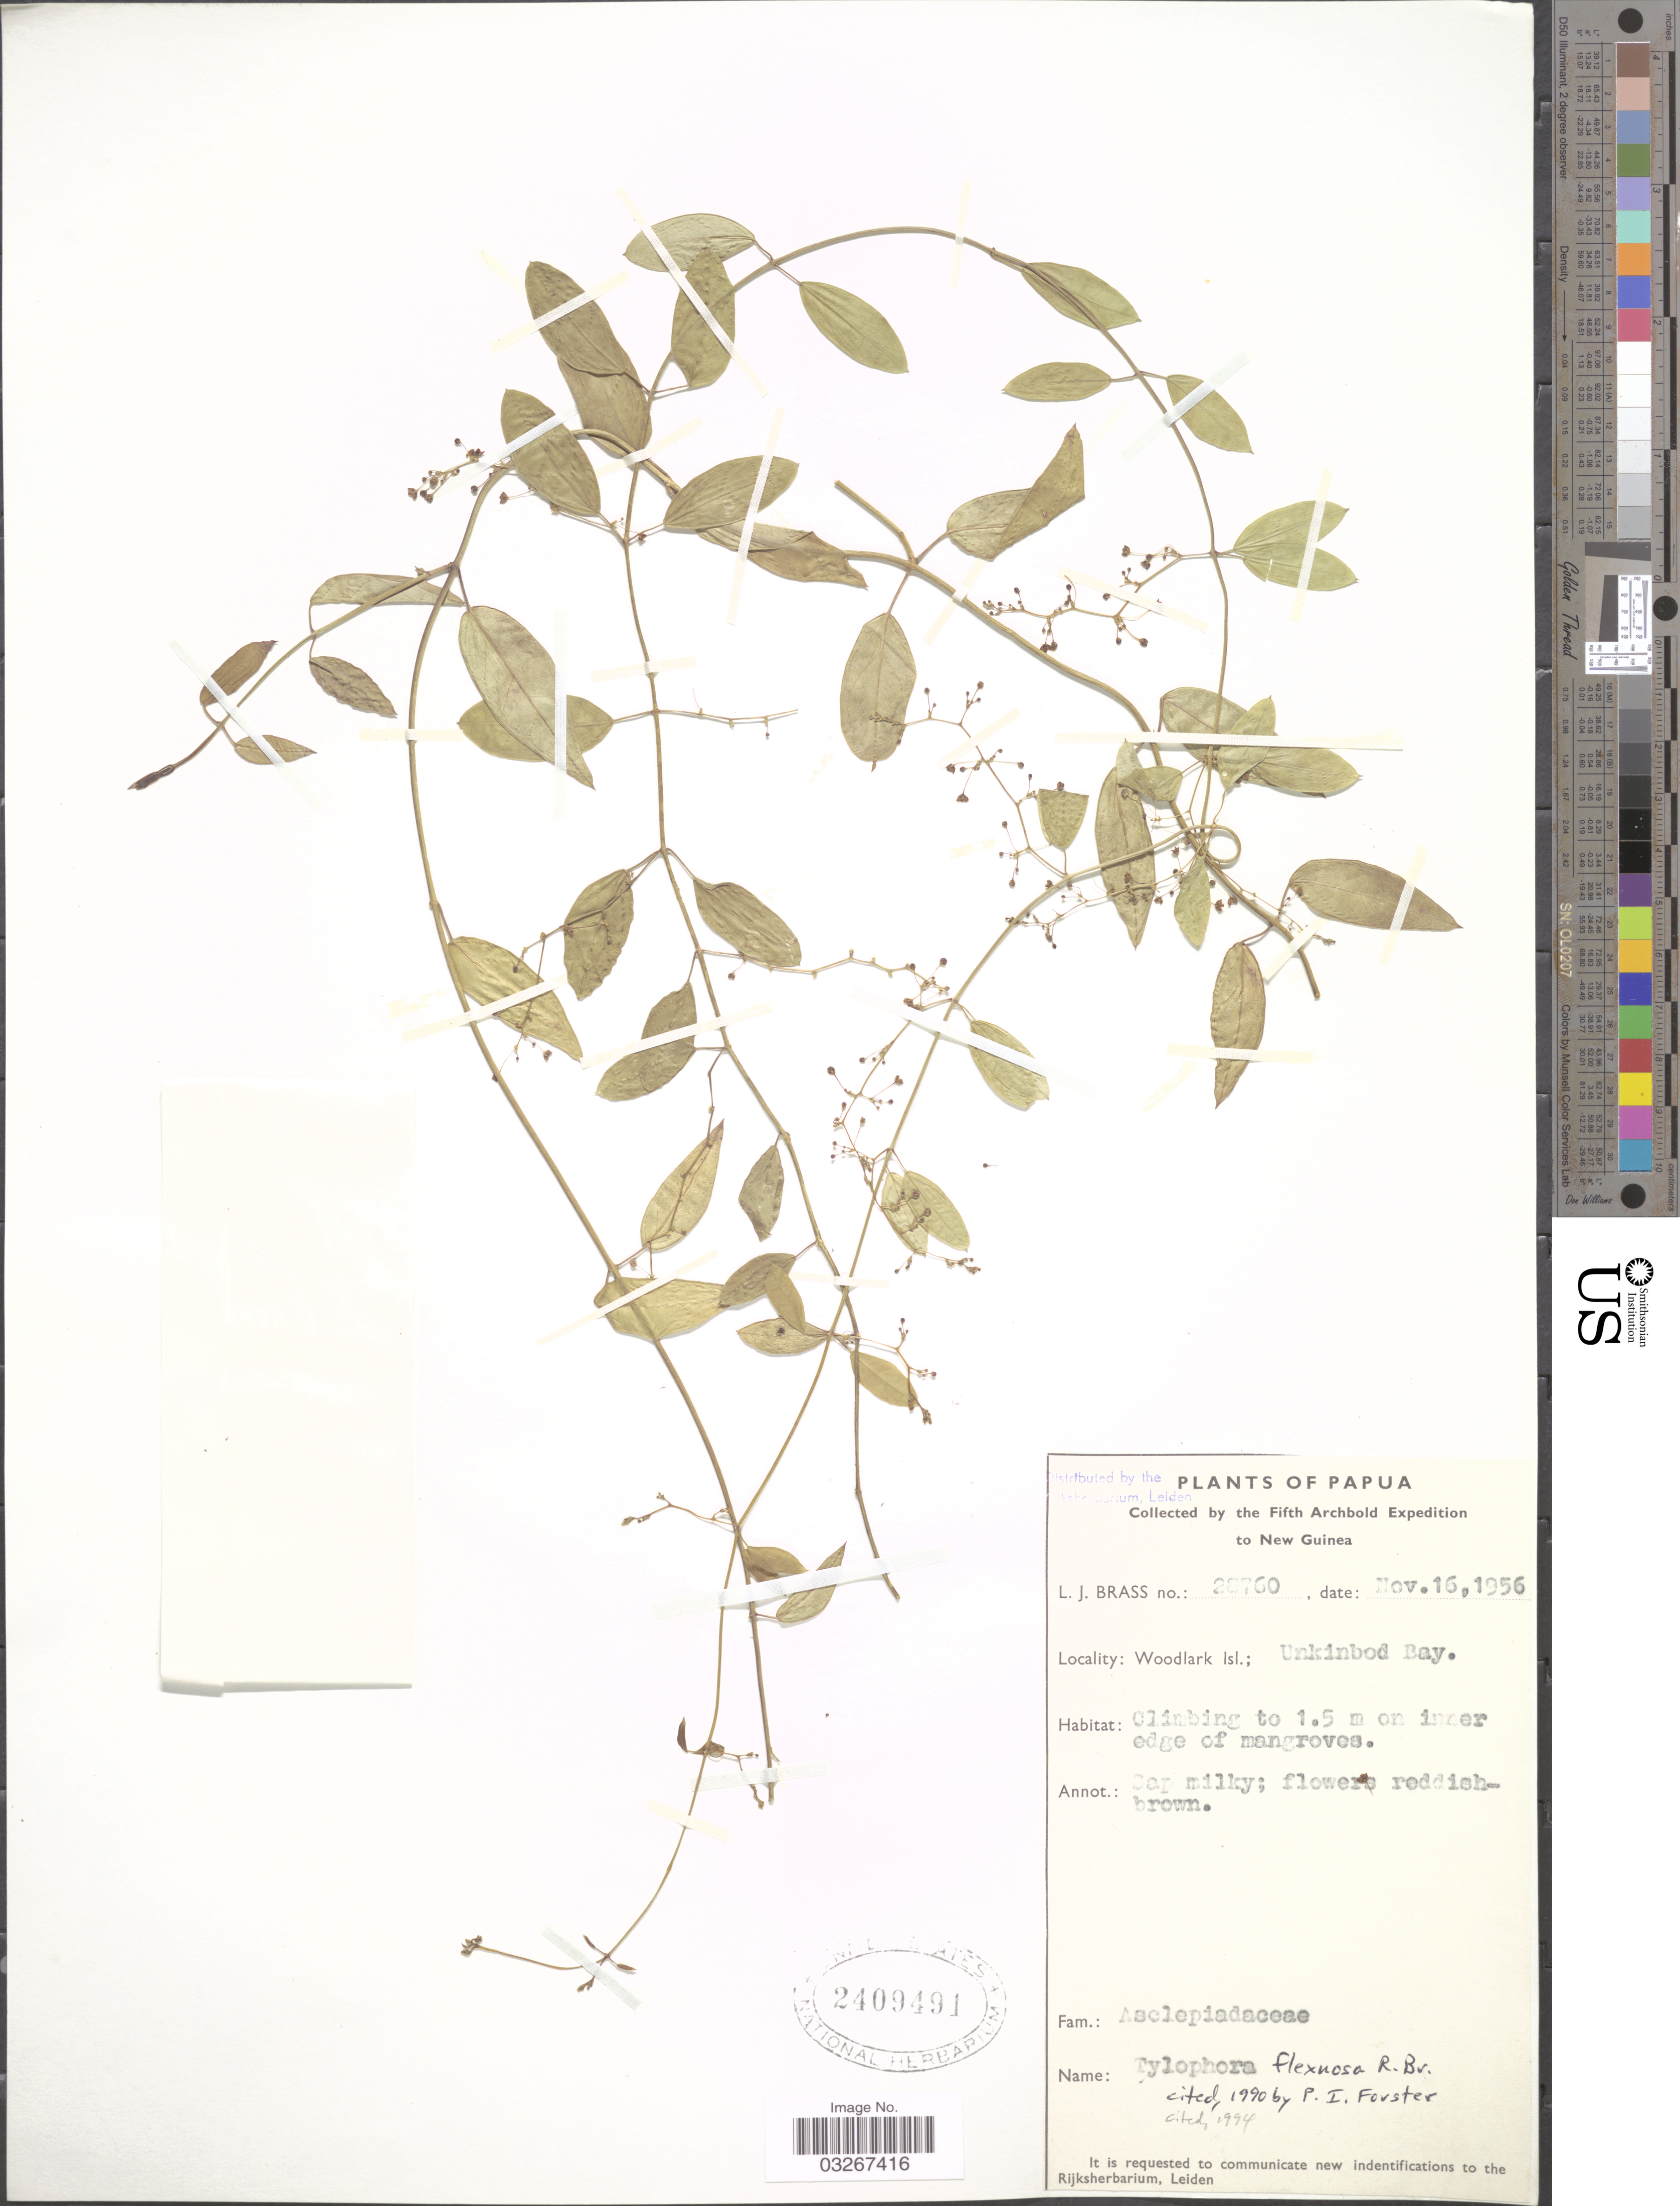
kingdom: Plantae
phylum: Tracheophyta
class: Magnoliopsida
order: Gentianales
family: Apocynaceae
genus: Tylophora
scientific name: Tylophora flexuosa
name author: R. Br.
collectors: L. J. Brass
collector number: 28760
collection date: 1956-11-16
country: Papua New Guinea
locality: Papua. Woodlark Isl.; Unkinbod Bay.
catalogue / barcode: US 2409491